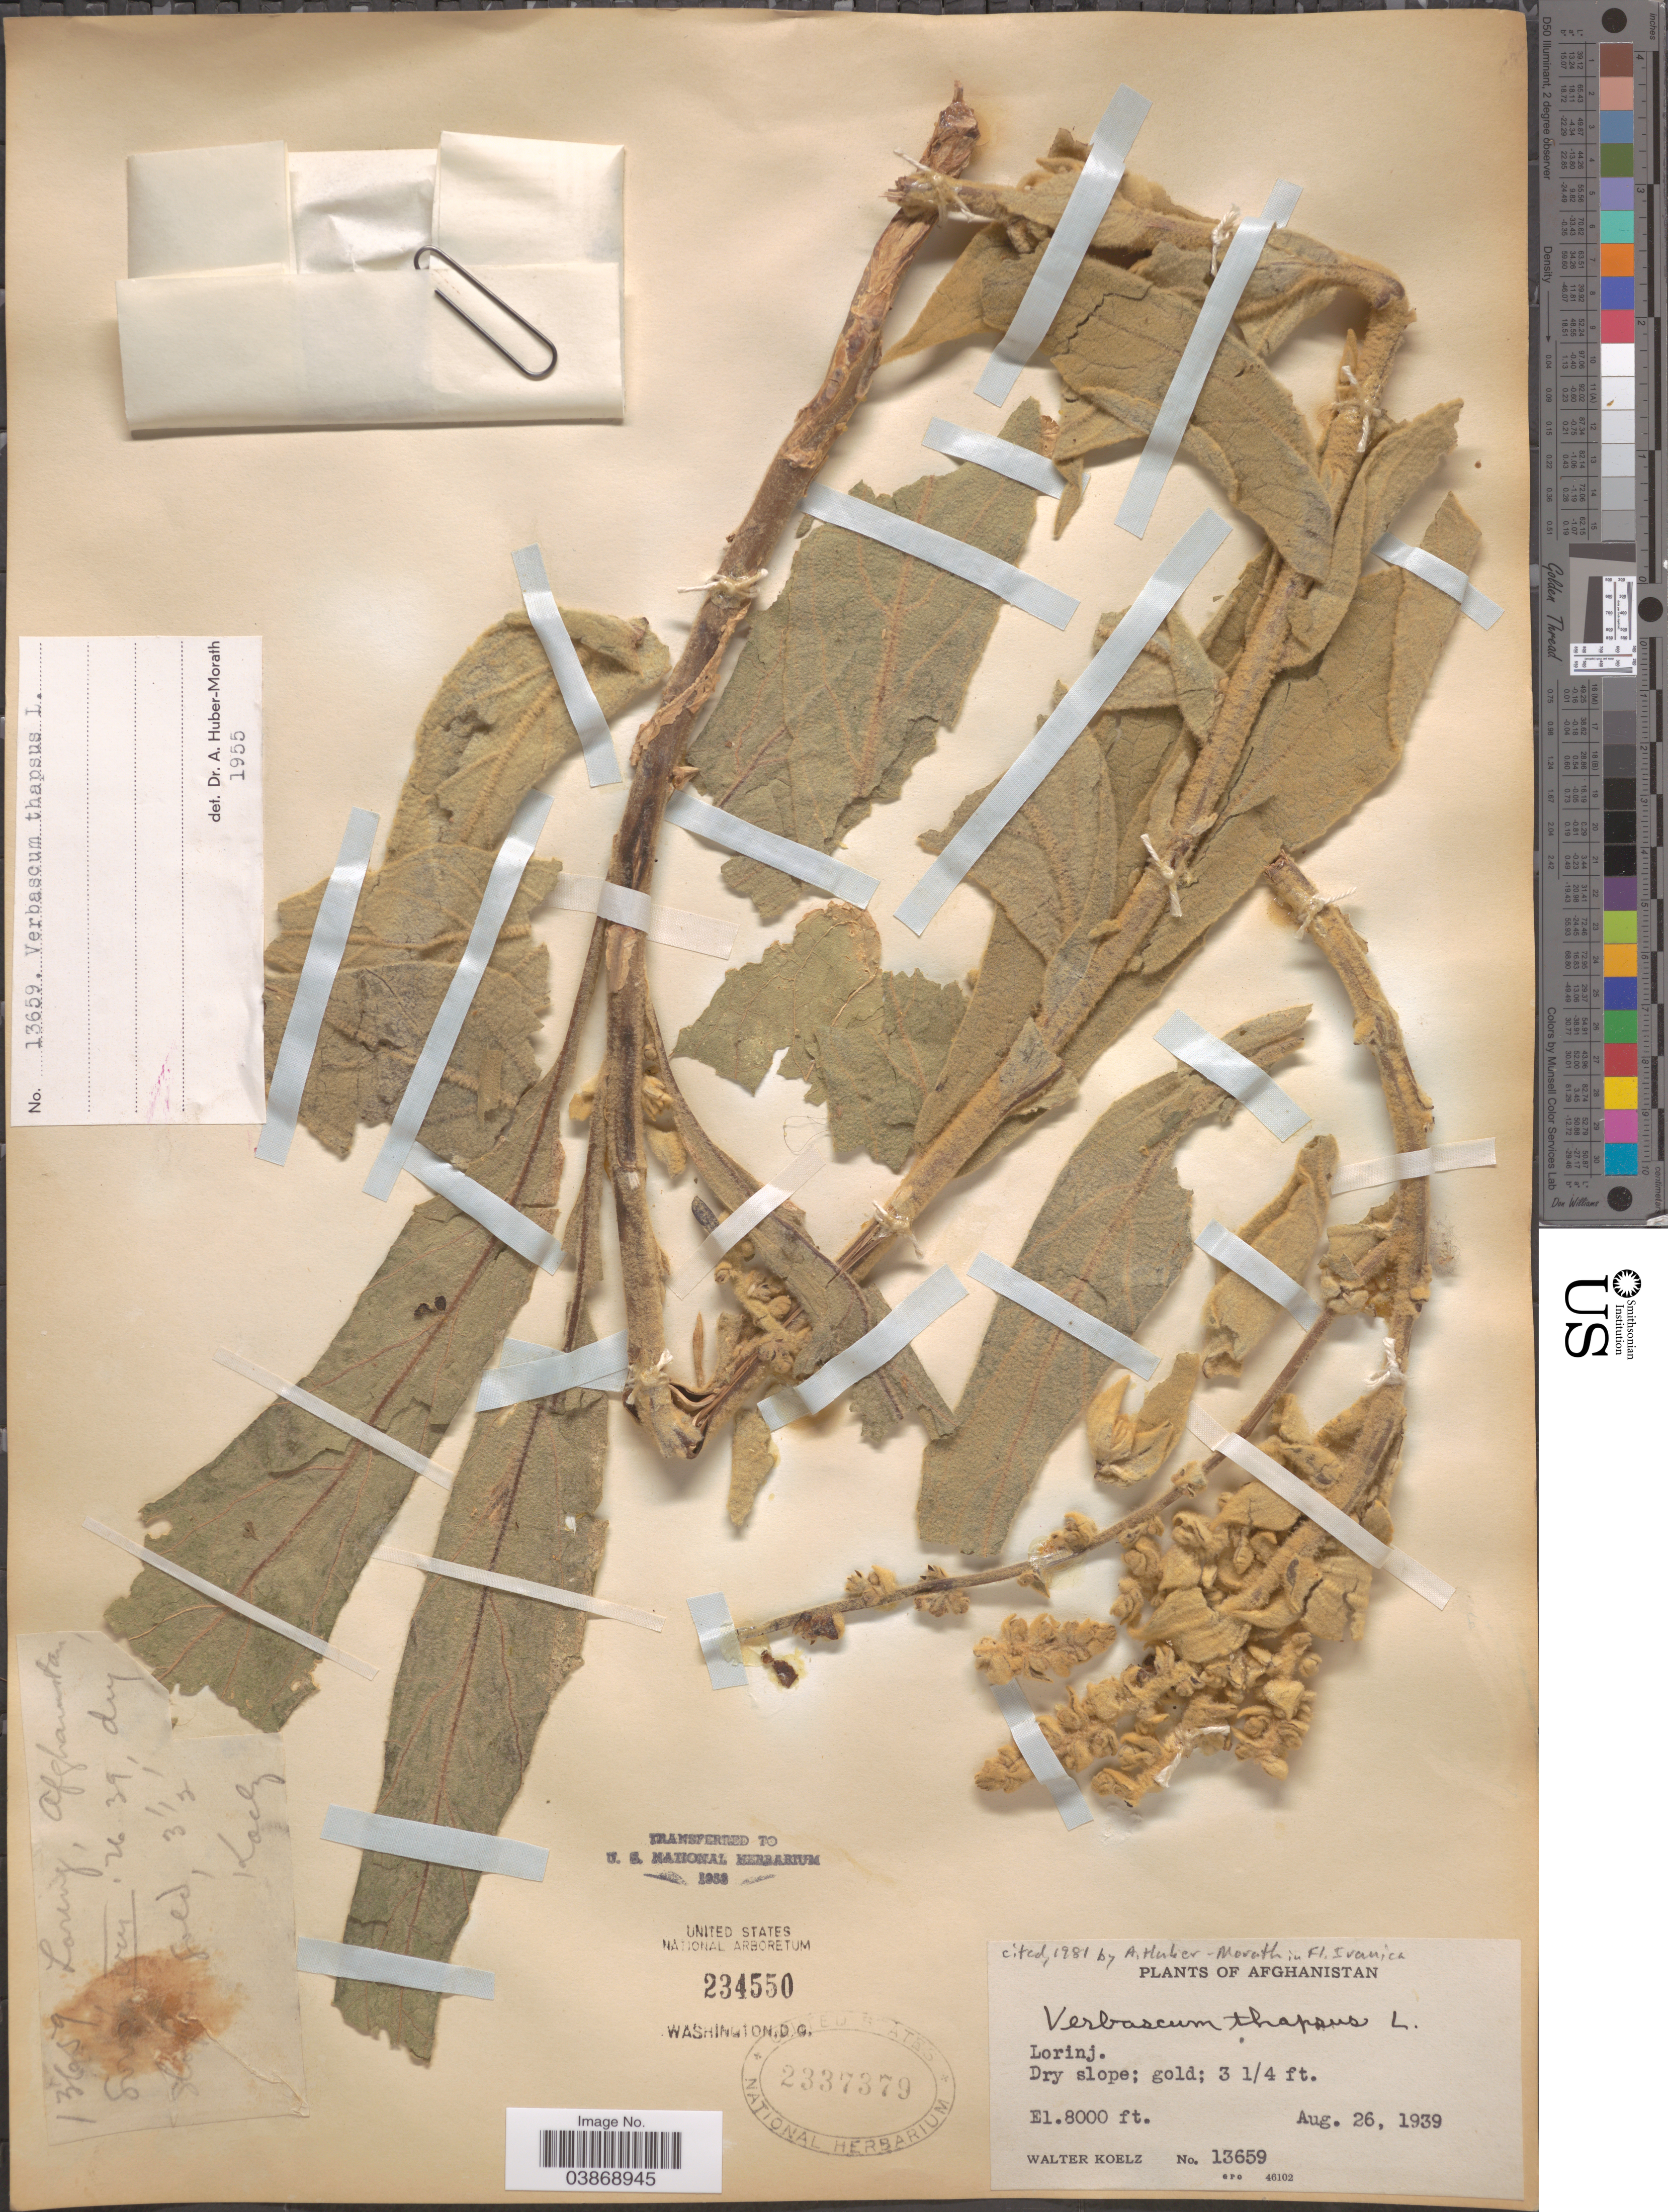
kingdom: Plantae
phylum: Tracheophyta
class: Magnoliopsida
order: Lamiales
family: Scrophulariaceae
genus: Verbascum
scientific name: Verbascum thapsus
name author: L.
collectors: W. N. Koelz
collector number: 13659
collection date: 1939-08-26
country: Afghanistan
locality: Lorinj.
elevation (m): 2438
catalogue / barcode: US 2337379